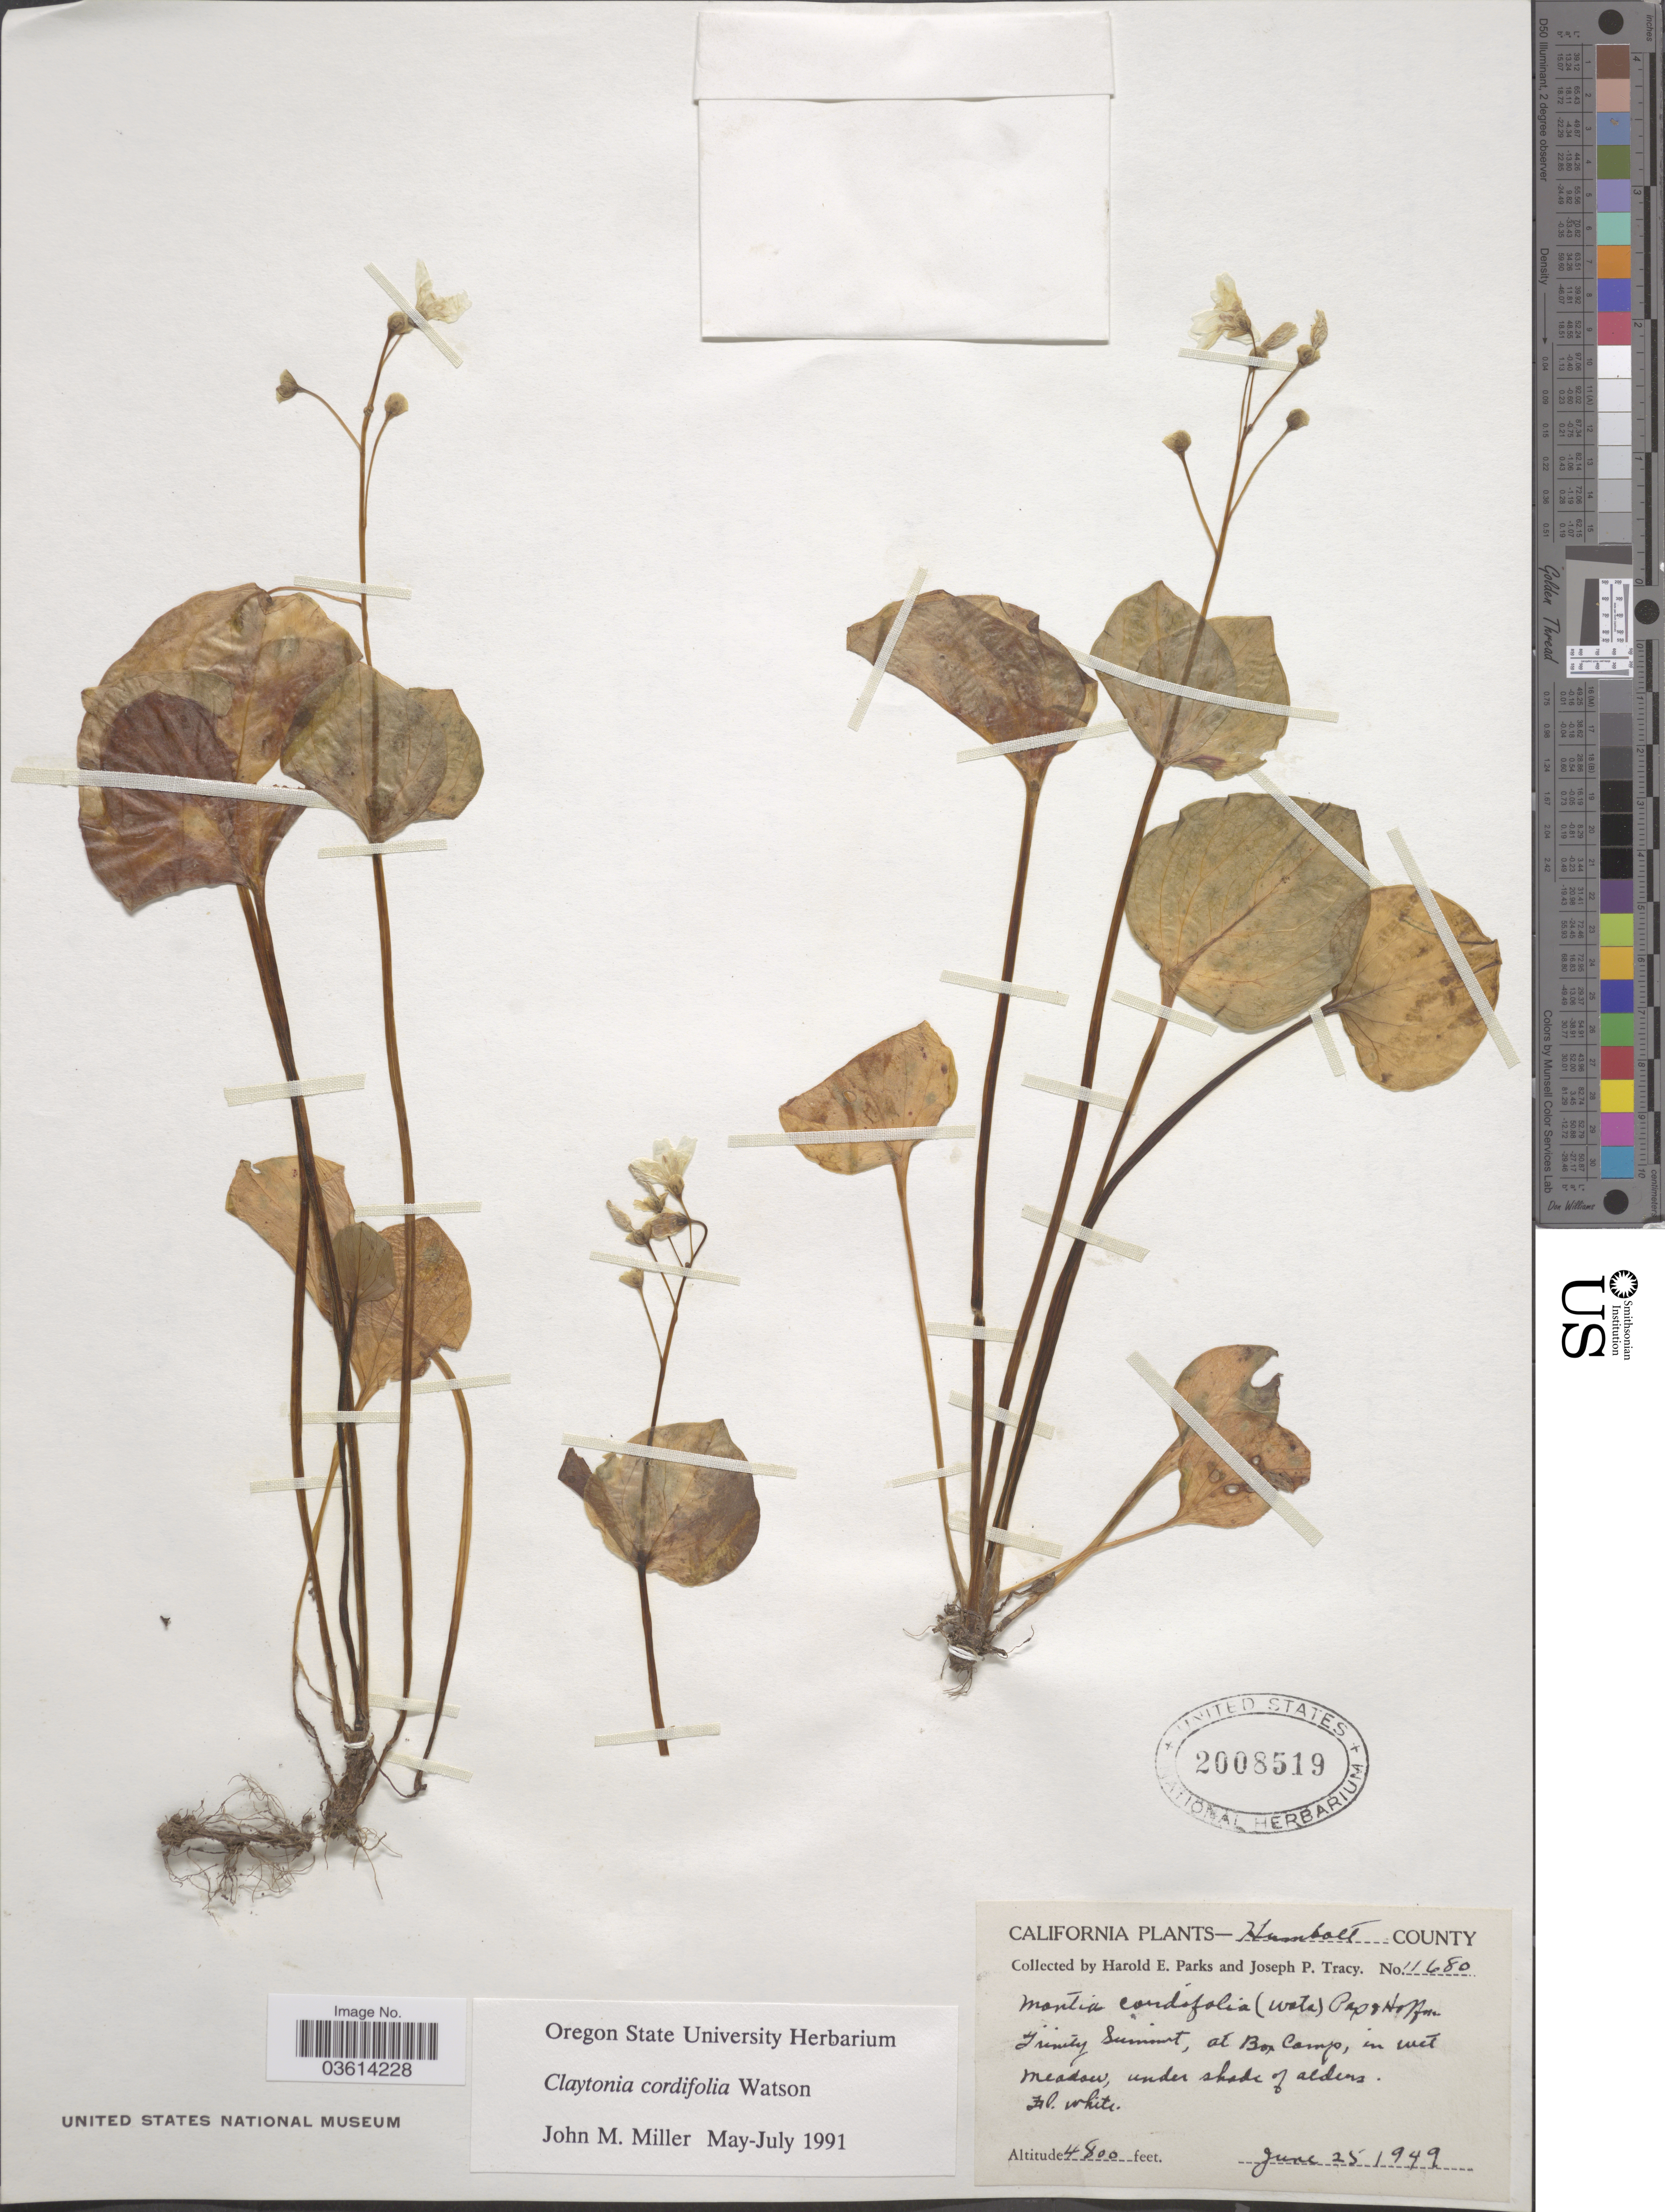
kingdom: Plantae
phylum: Tracheophyta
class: Magnoliopsida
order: Caryophyllales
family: Montiaceae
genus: Claytonia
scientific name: Claytonia cordifolia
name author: S. Watson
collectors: H. E. Parks & J. Tracy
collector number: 11680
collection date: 1949-06-25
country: United States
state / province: California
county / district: Humboldt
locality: Humboldt County. Trinity Summit, at Box Campo.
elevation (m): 1463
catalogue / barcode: US 2008519